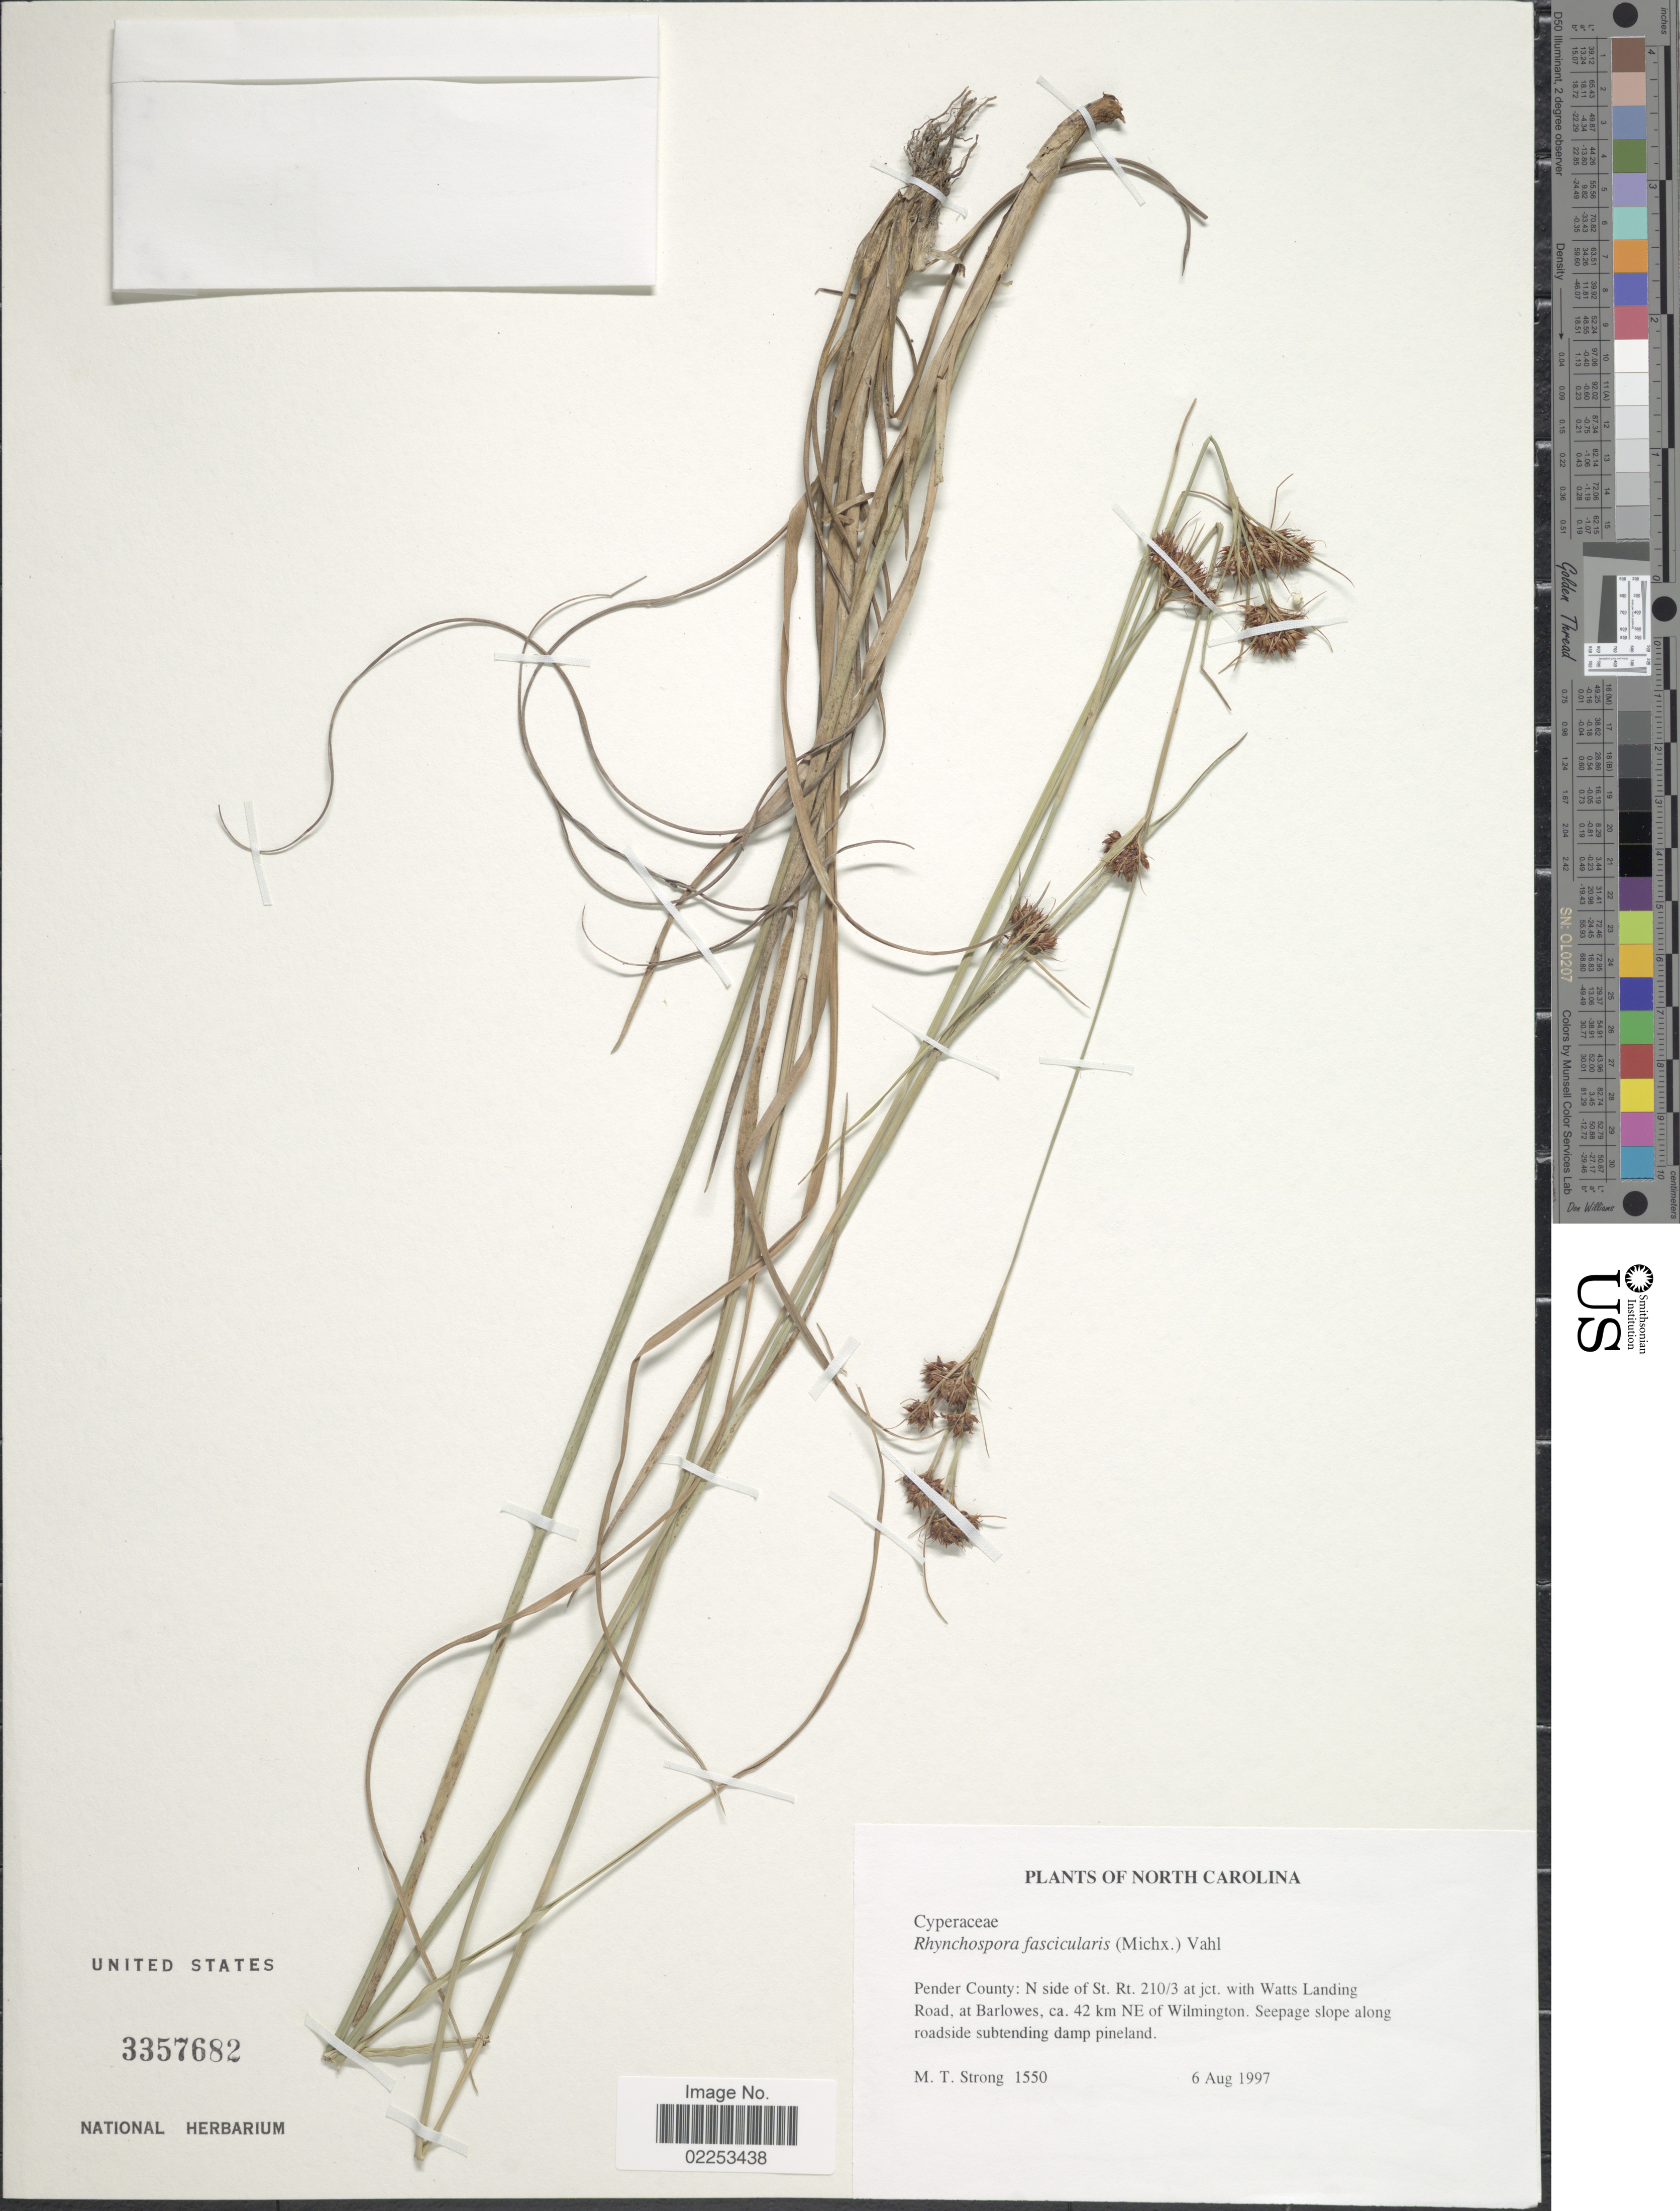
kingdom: Plantae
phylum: Tracheophyta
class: Liliopsida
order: Poales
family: Cyperaceae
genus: Rhynchospora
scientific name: Rhynchospora fascicularis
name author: (Michx.) Vahl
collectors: M. T. Strong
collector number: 1550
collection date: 1997-08-06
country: United States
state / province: North Carolina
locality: Pender County: N side of St. Rt. 210/3 at jct with Watts Landing Road, at Barlowes, ca 42 km NE of Wilmington. Seepage slope along roadside subtending damp pineland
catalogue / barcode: US 3357682